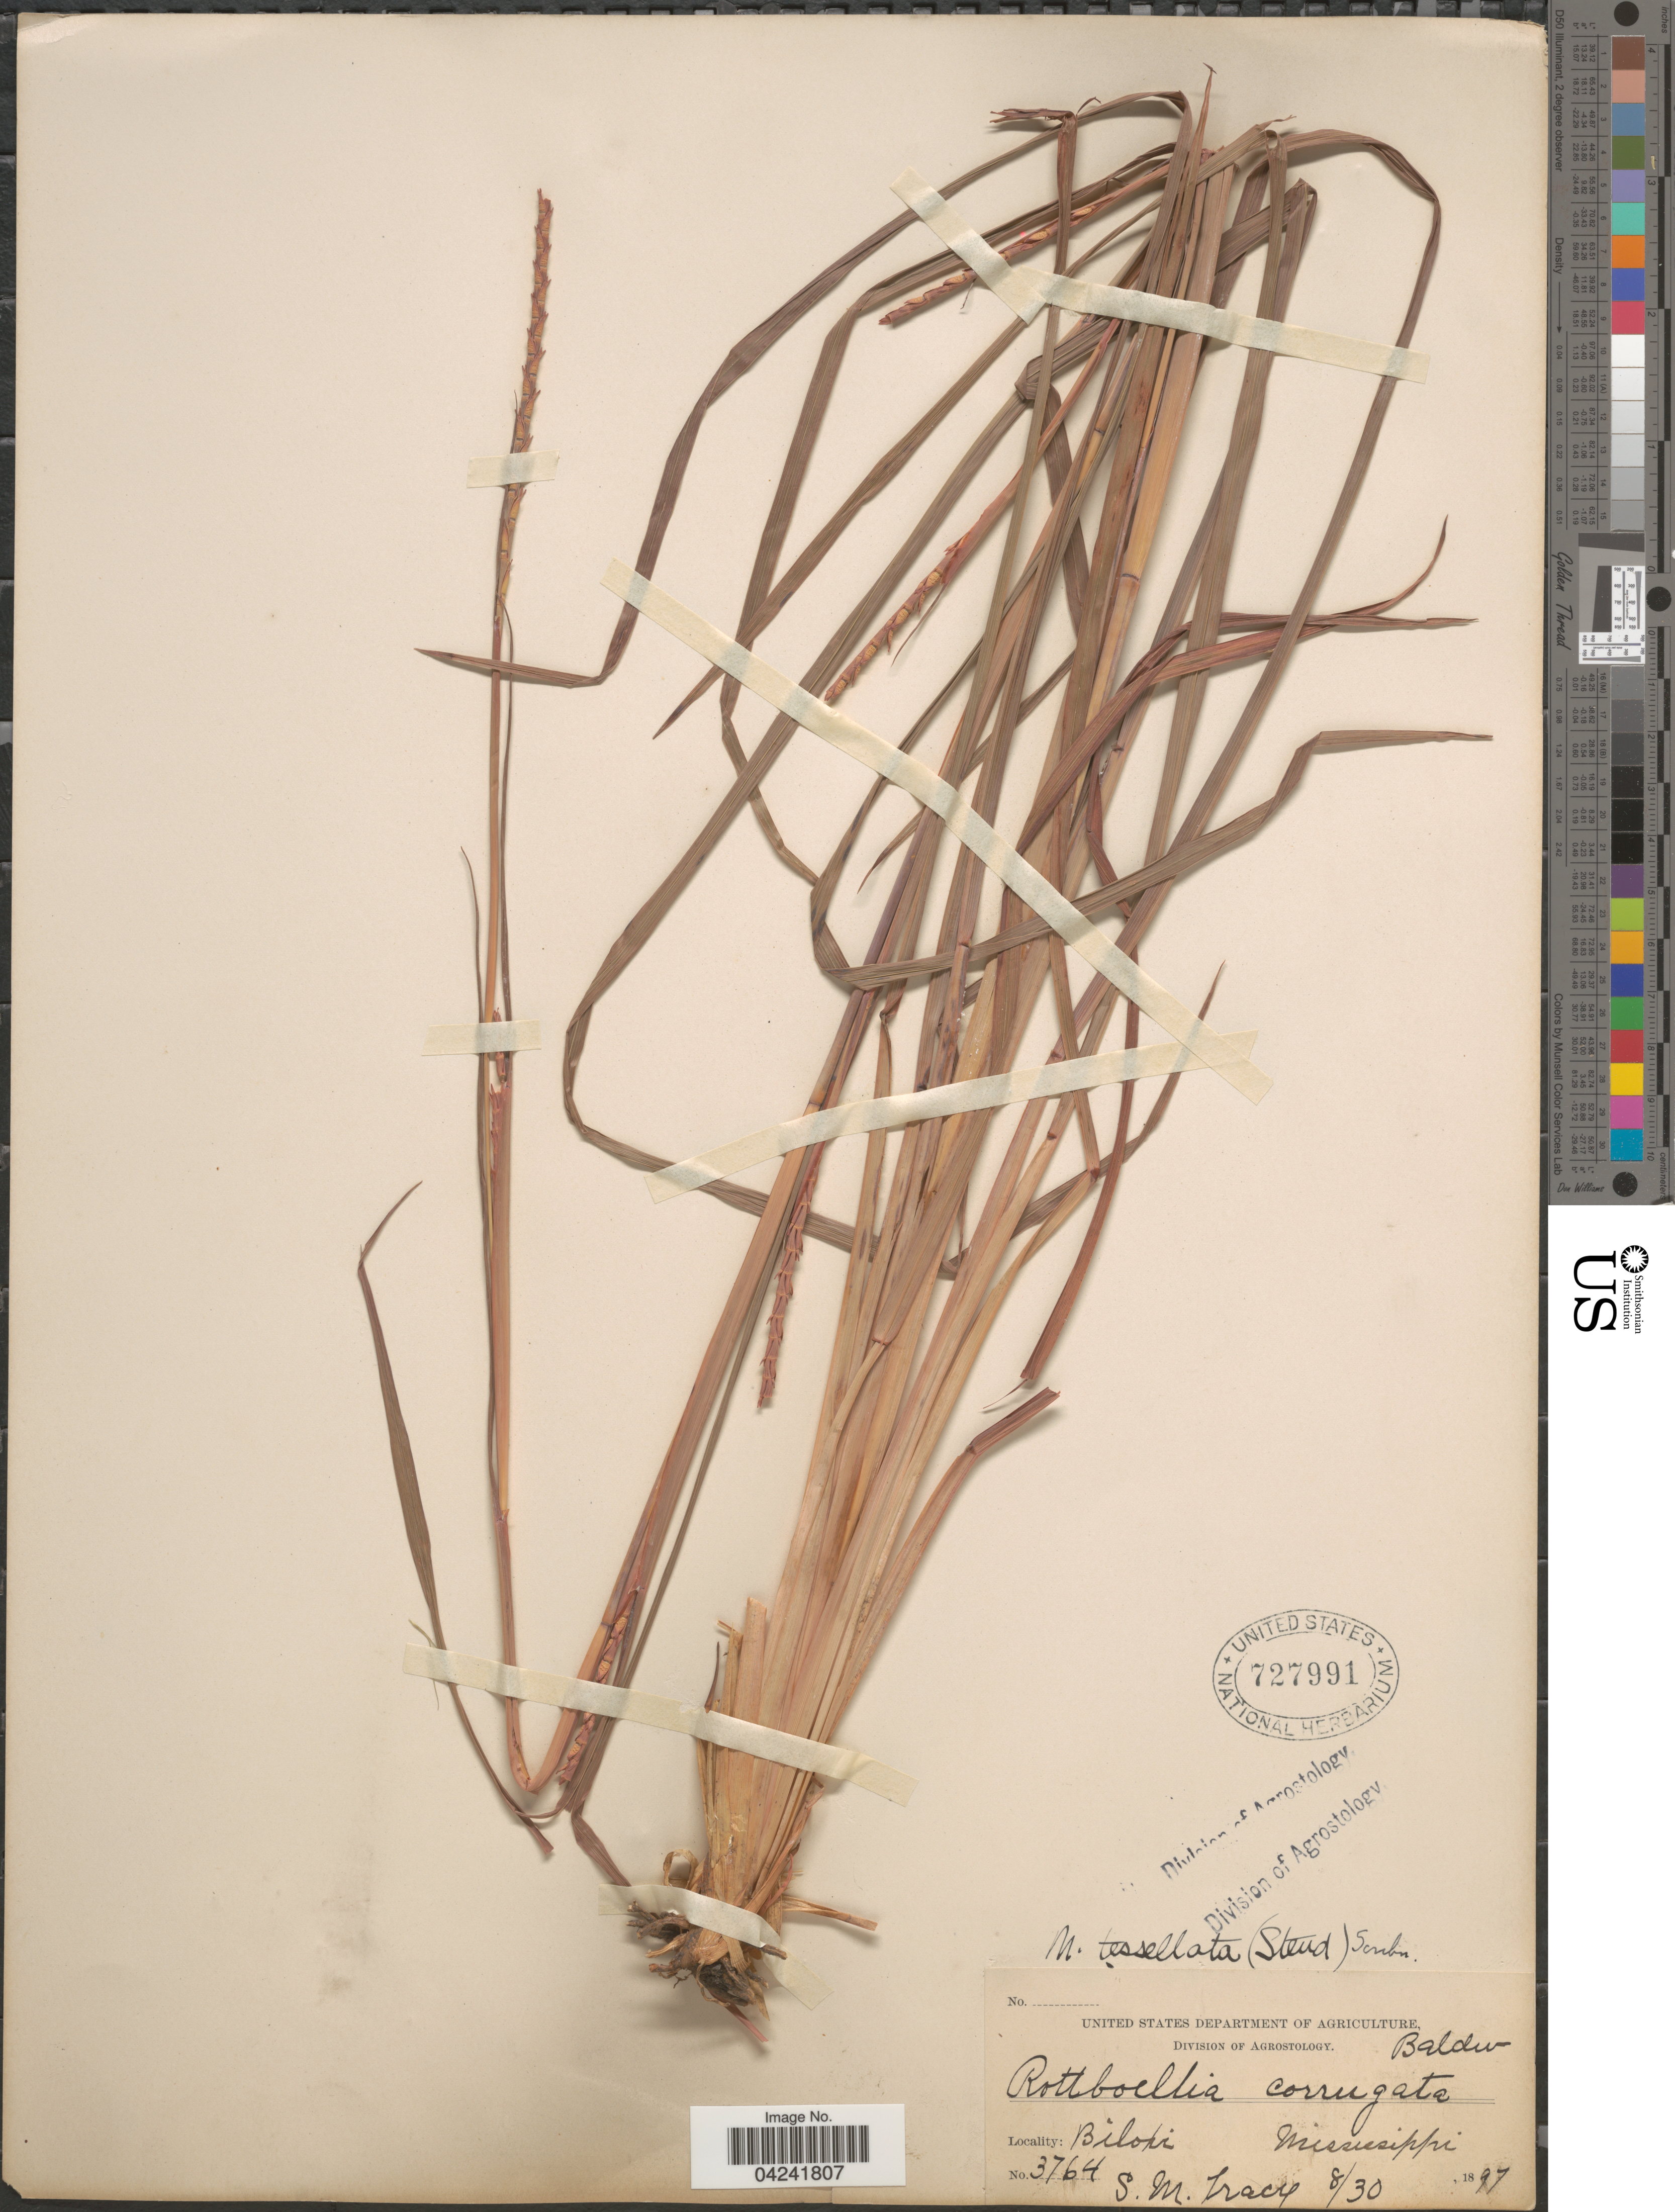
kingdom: Plantae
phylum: Tracheophyta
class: Liliopsida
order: Poales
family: Poaceae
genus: Mnesithea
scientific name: Mnesithea tessellata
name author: (Steud.) de Koning & Sosef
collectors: S. M. Tracy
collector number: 3764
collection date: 1897-08-30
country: United States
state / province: Mississippi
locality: Biloxi.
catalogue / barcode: US 727991